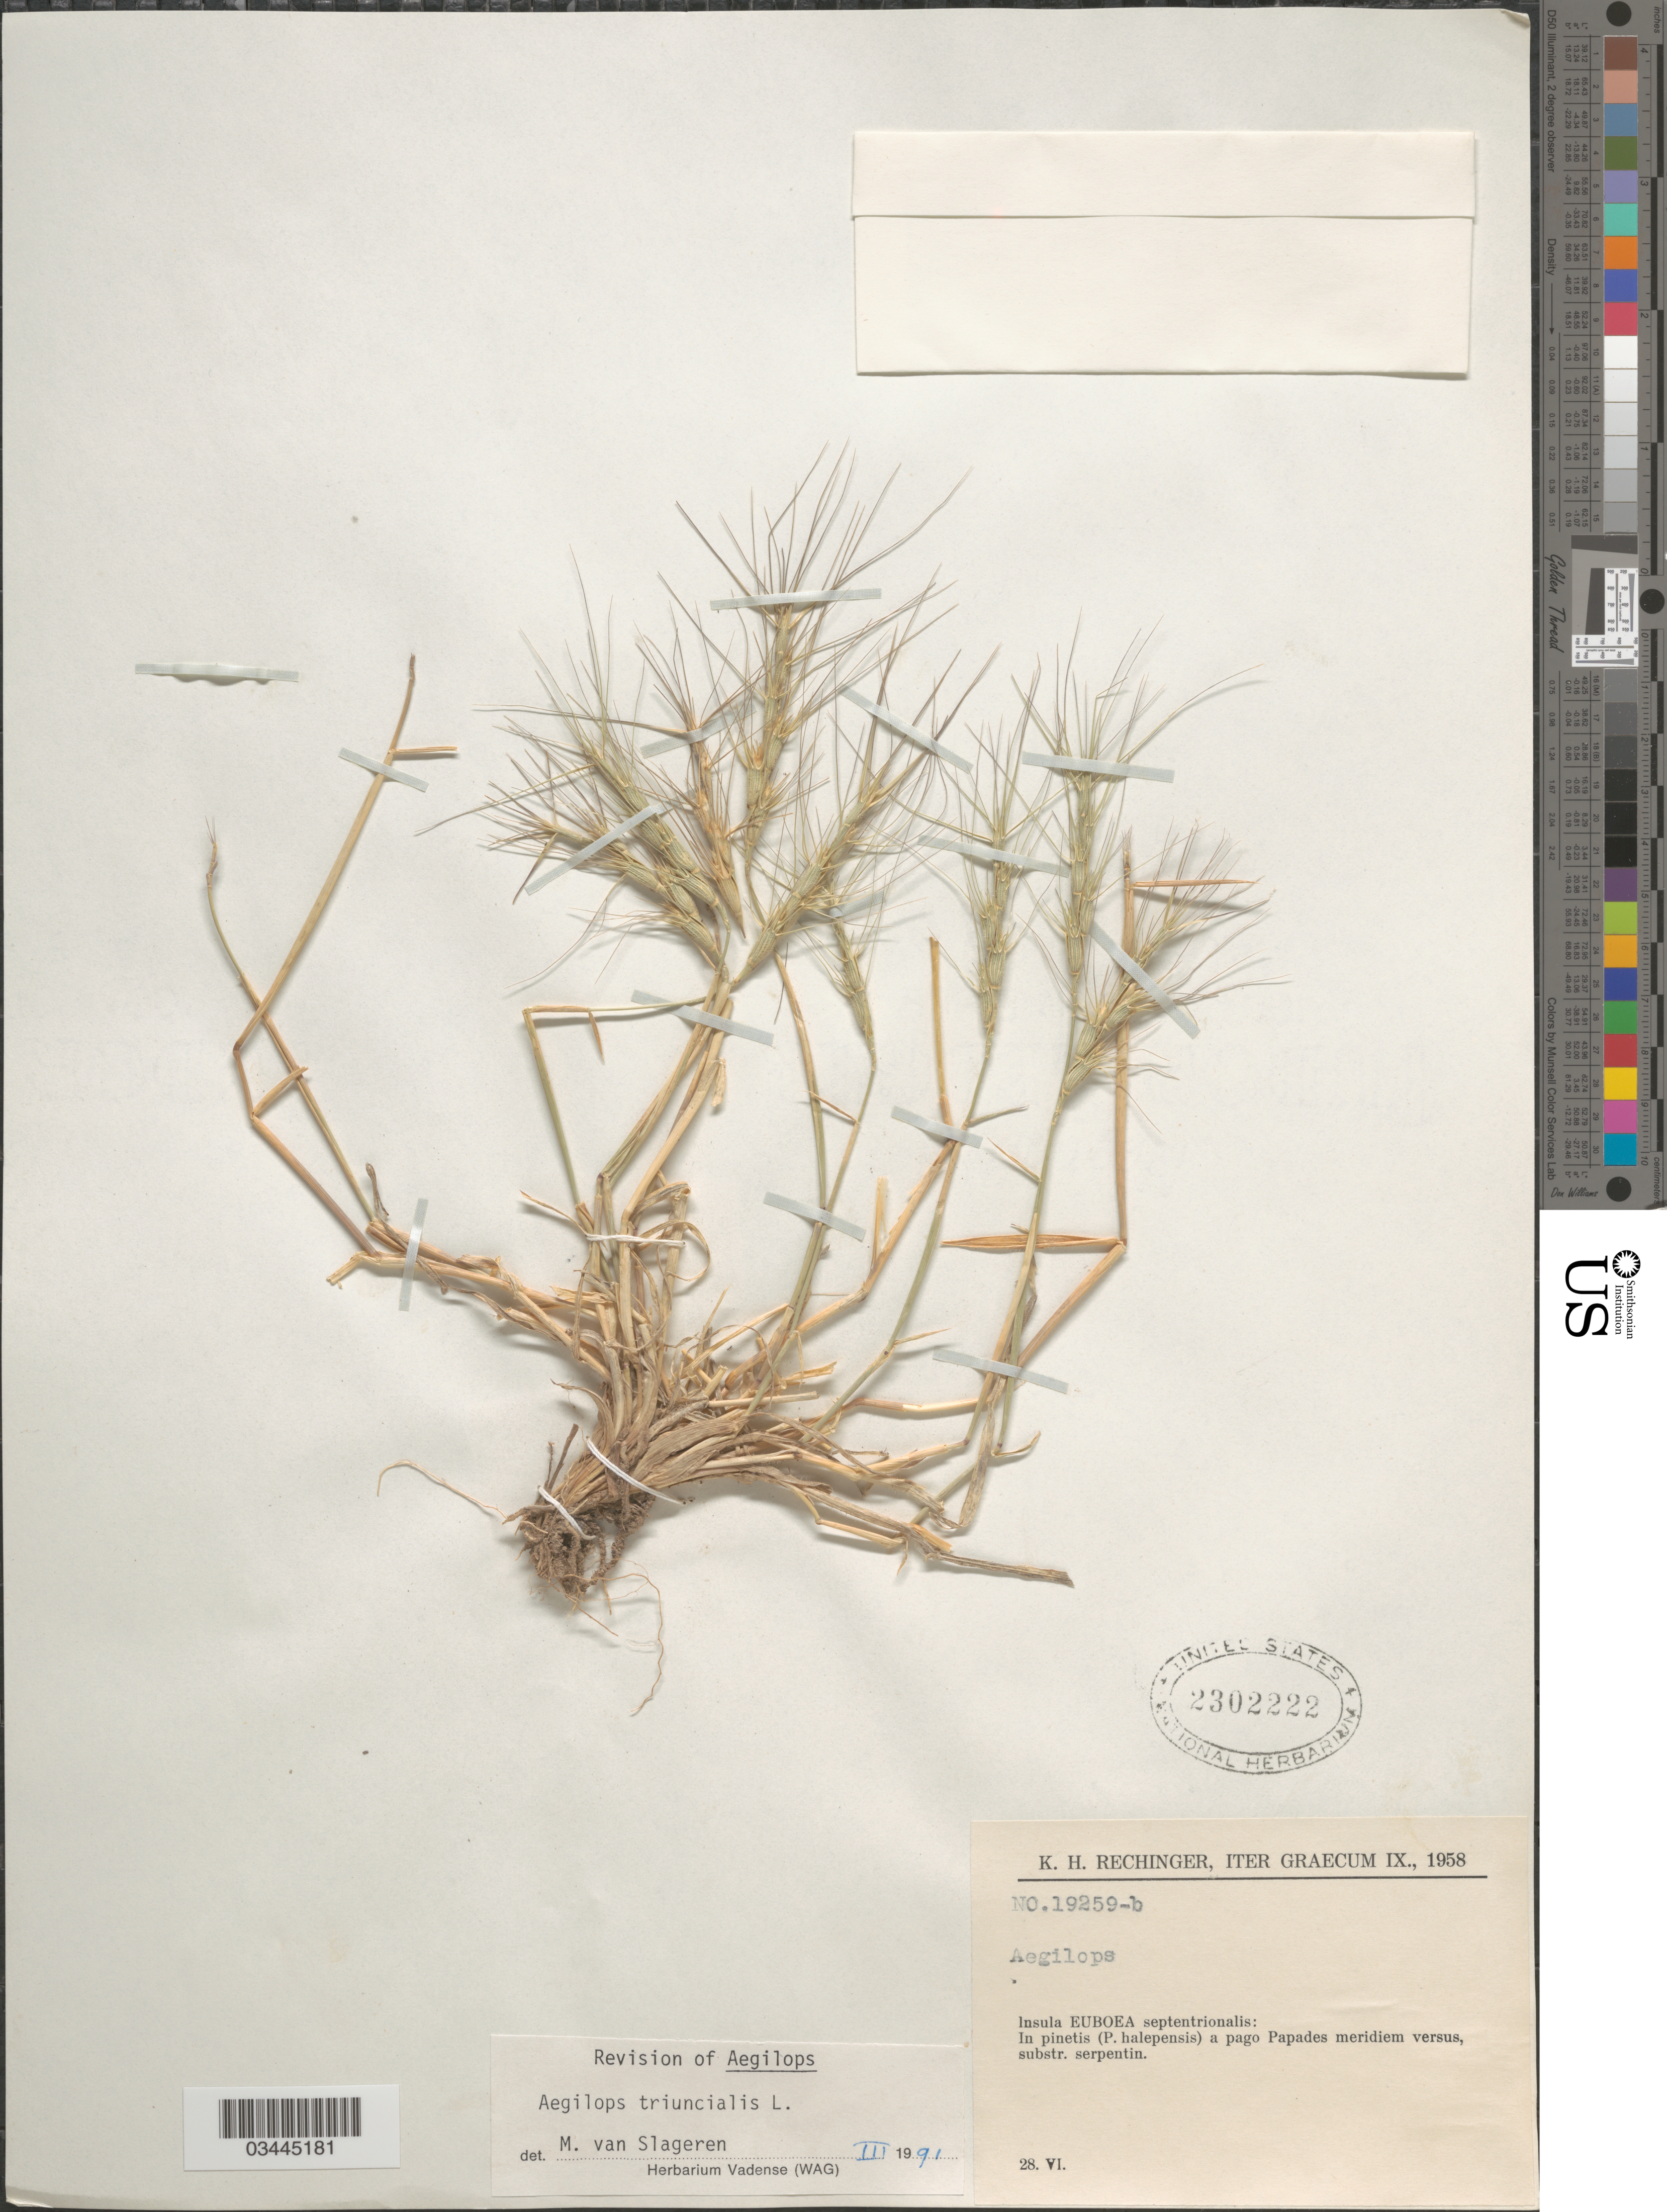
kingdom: Plantae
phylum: Tracheophyta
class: Liliopsida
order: Poales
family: Poaceae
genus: Aegilops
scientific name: Aegilops triuncialis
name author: L.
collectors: K. H. Rechinger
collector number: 19259-b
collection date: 1958-06-28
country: Greece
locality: Iter Graecum IX., 1958. Insula Euboea septentrionalis: In pinetis (P. halepensis) a pago Papades meridiem versus, substr. serpentin.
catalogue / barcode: US 2302222